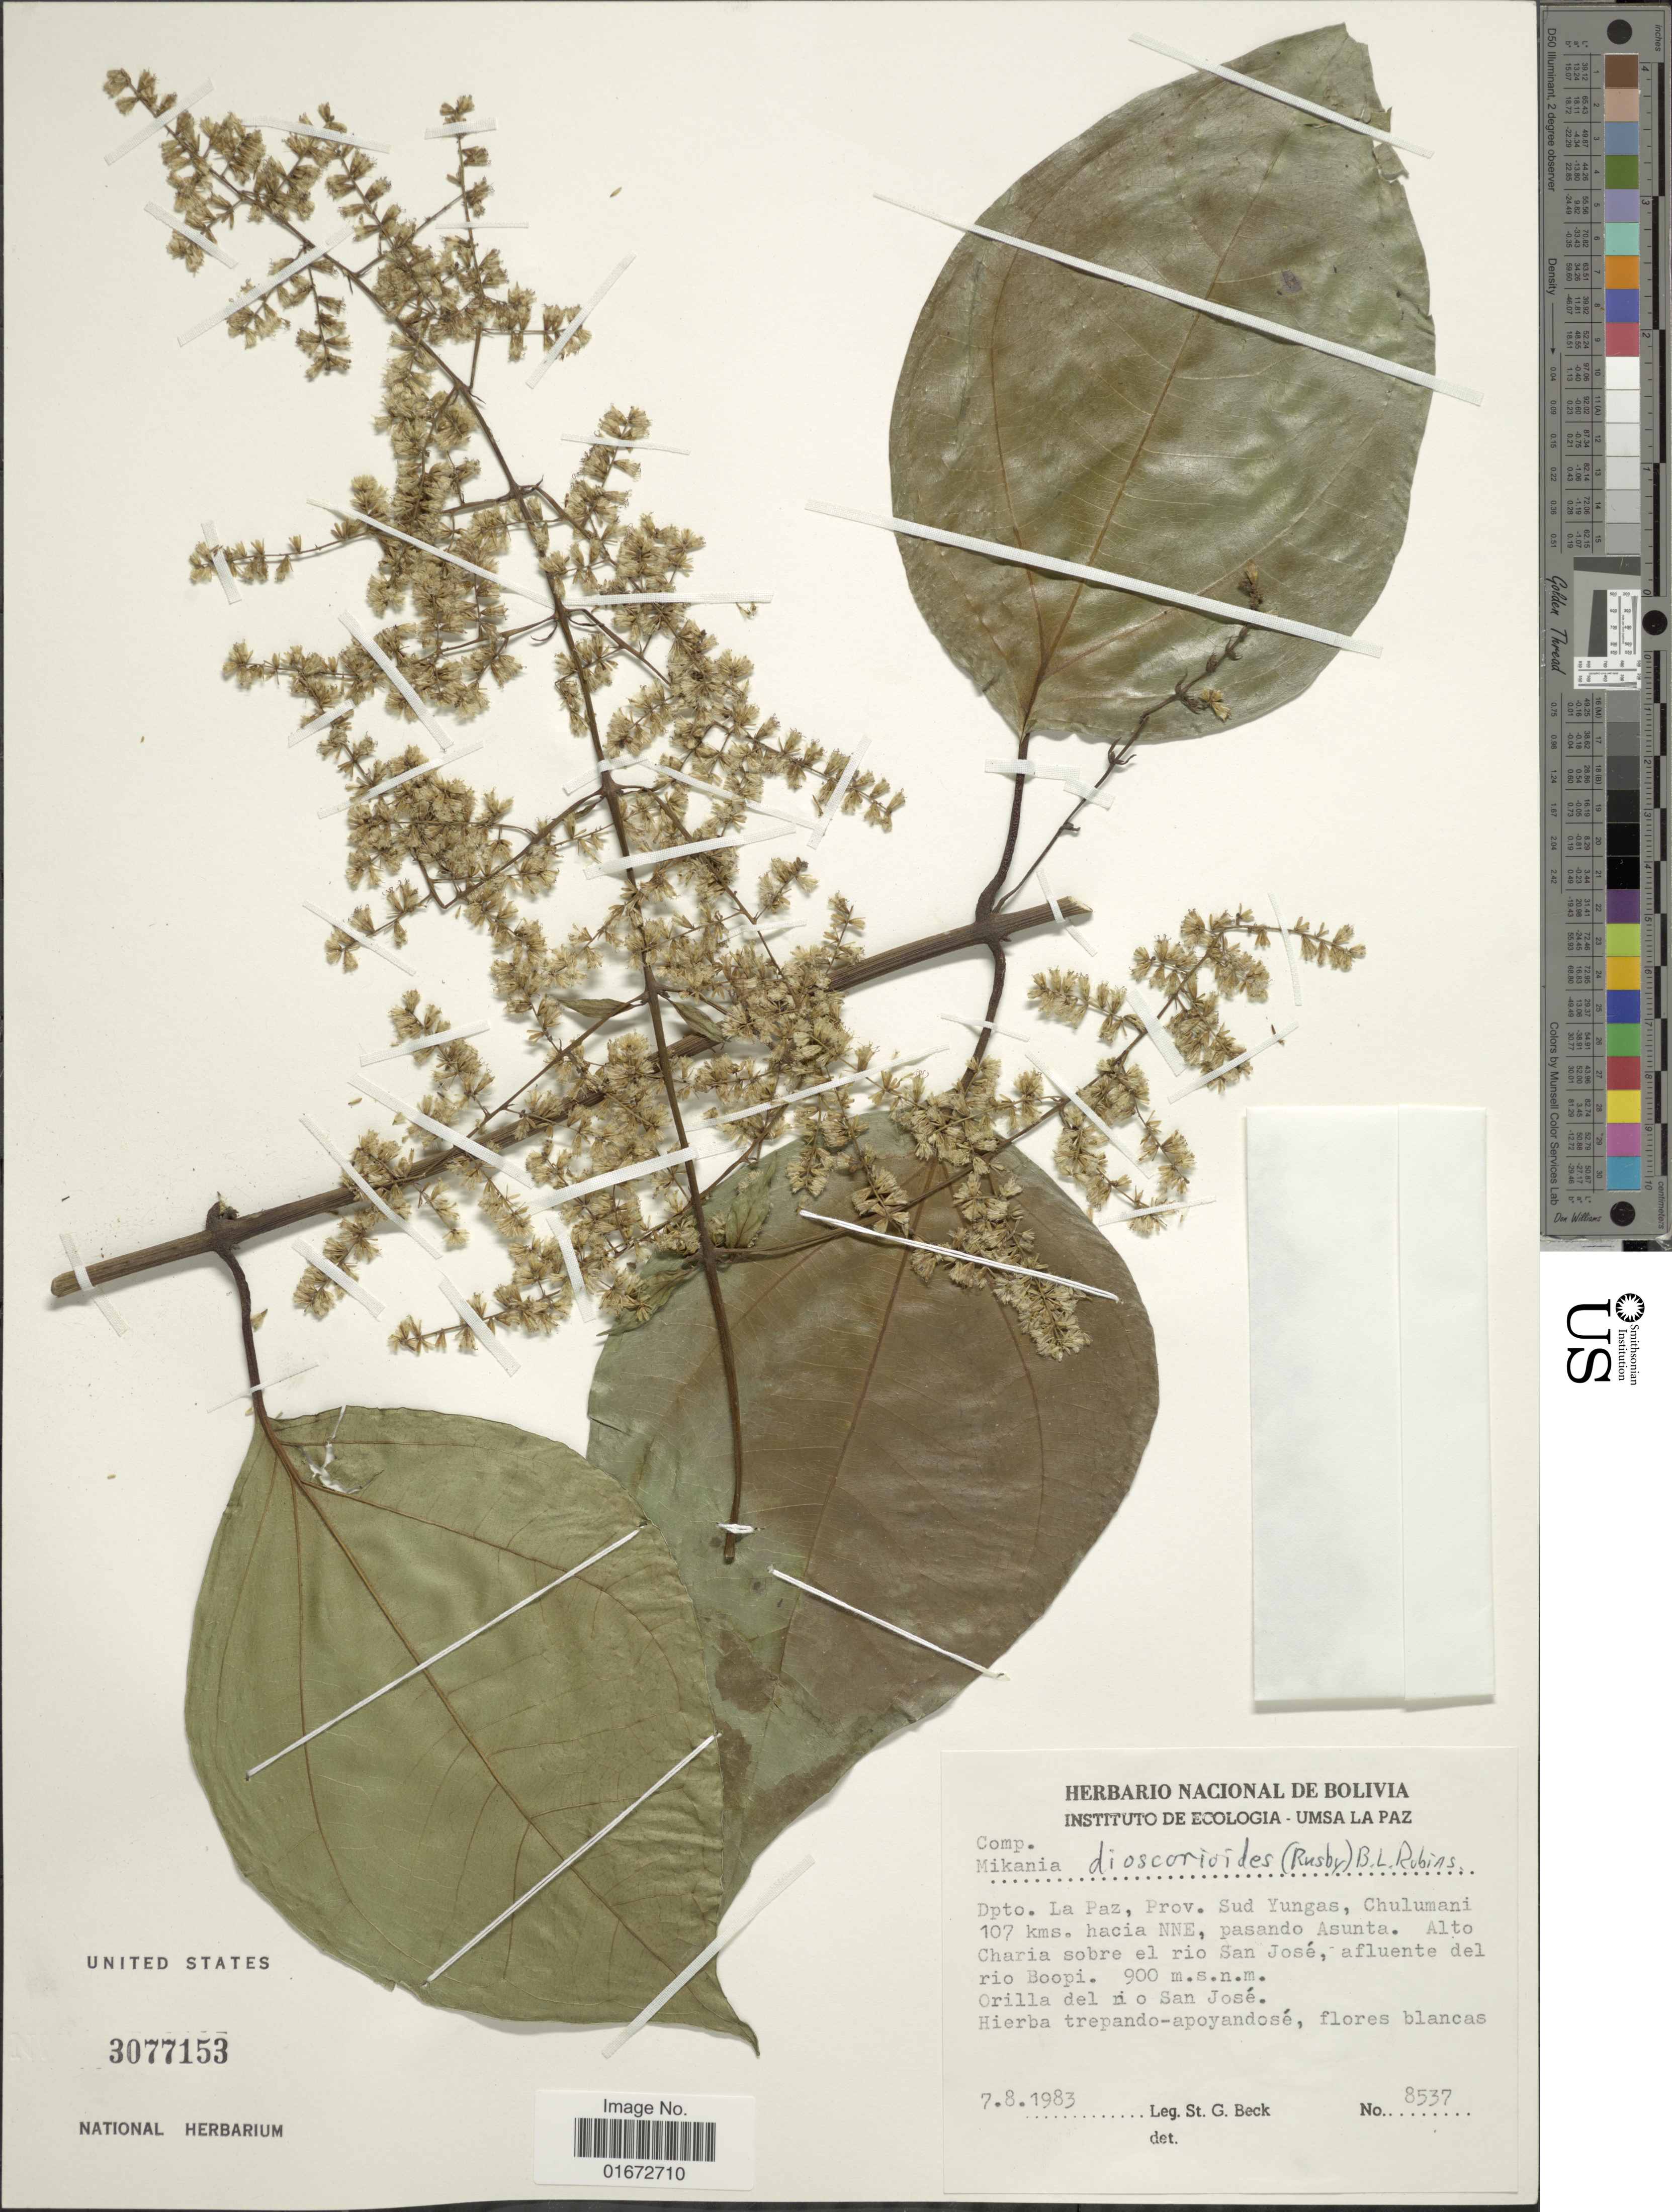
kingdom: Plantae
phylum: Tracheophyta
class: Magnoliopsida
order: Asterales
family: Asteraceae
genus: Mikania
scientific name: Mikania dioscoreoides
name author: (Rusby) B.L. Rob.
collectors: S. G. Beck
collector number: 8537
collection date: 1983-08-07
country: Bolivia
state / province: La Paz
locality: Dpto. La Paz, Prov. Sud Yungas, Chulumani 107 kms. hacia NNE, pasando Asunta. Alto Charia sobre el rio San José, afluente del rio Boopi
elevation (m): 900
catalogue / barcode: US 3077153